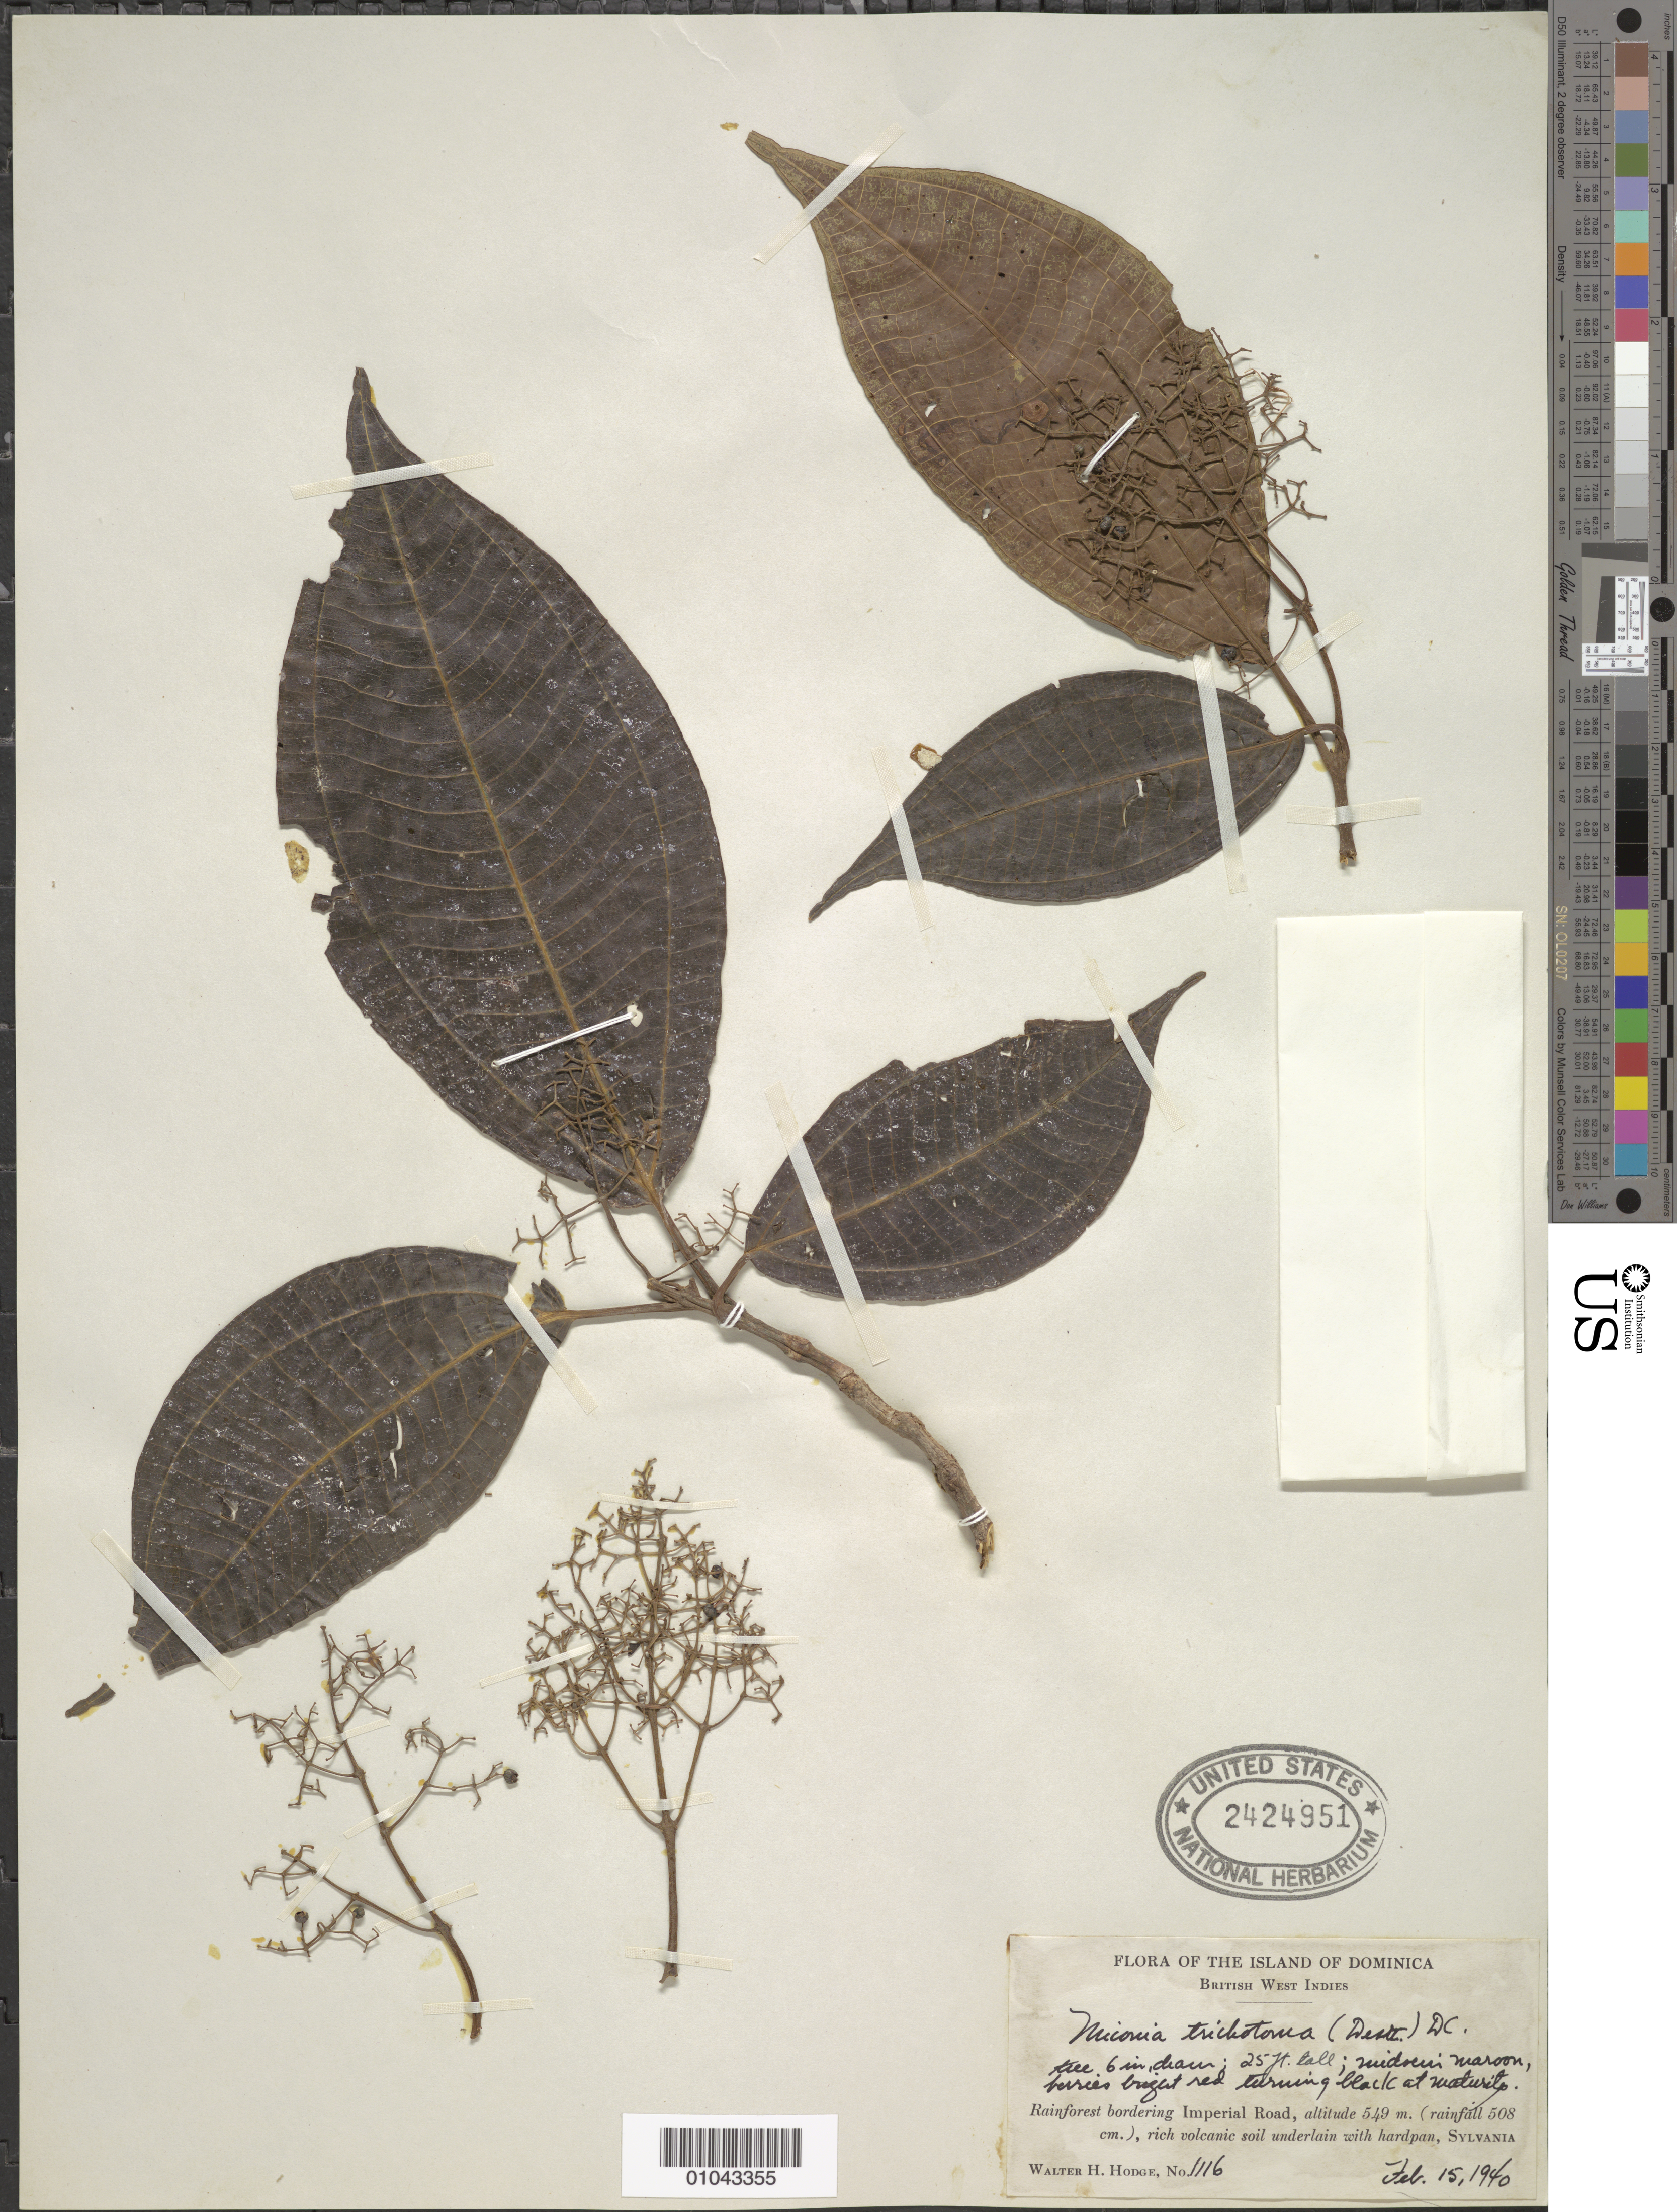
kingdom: Plantae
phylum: Tracheophyta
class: Magnoliopsida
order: Myrtales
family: Melastomataceae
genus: Miconia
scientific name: Miconia trichotoma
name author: (Desr.) DC.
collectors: W. Hodge & B. Hodge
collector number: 1116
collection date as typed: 15 Feb 1940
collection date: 1940-02-15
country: Dominica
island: Dominica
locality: Sylvania, Imperial Road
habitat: Rainforest bordering road, rainfall 508 cm, rich volcanic soil underlain with hardpan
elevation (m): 549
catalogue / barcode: US 2424951